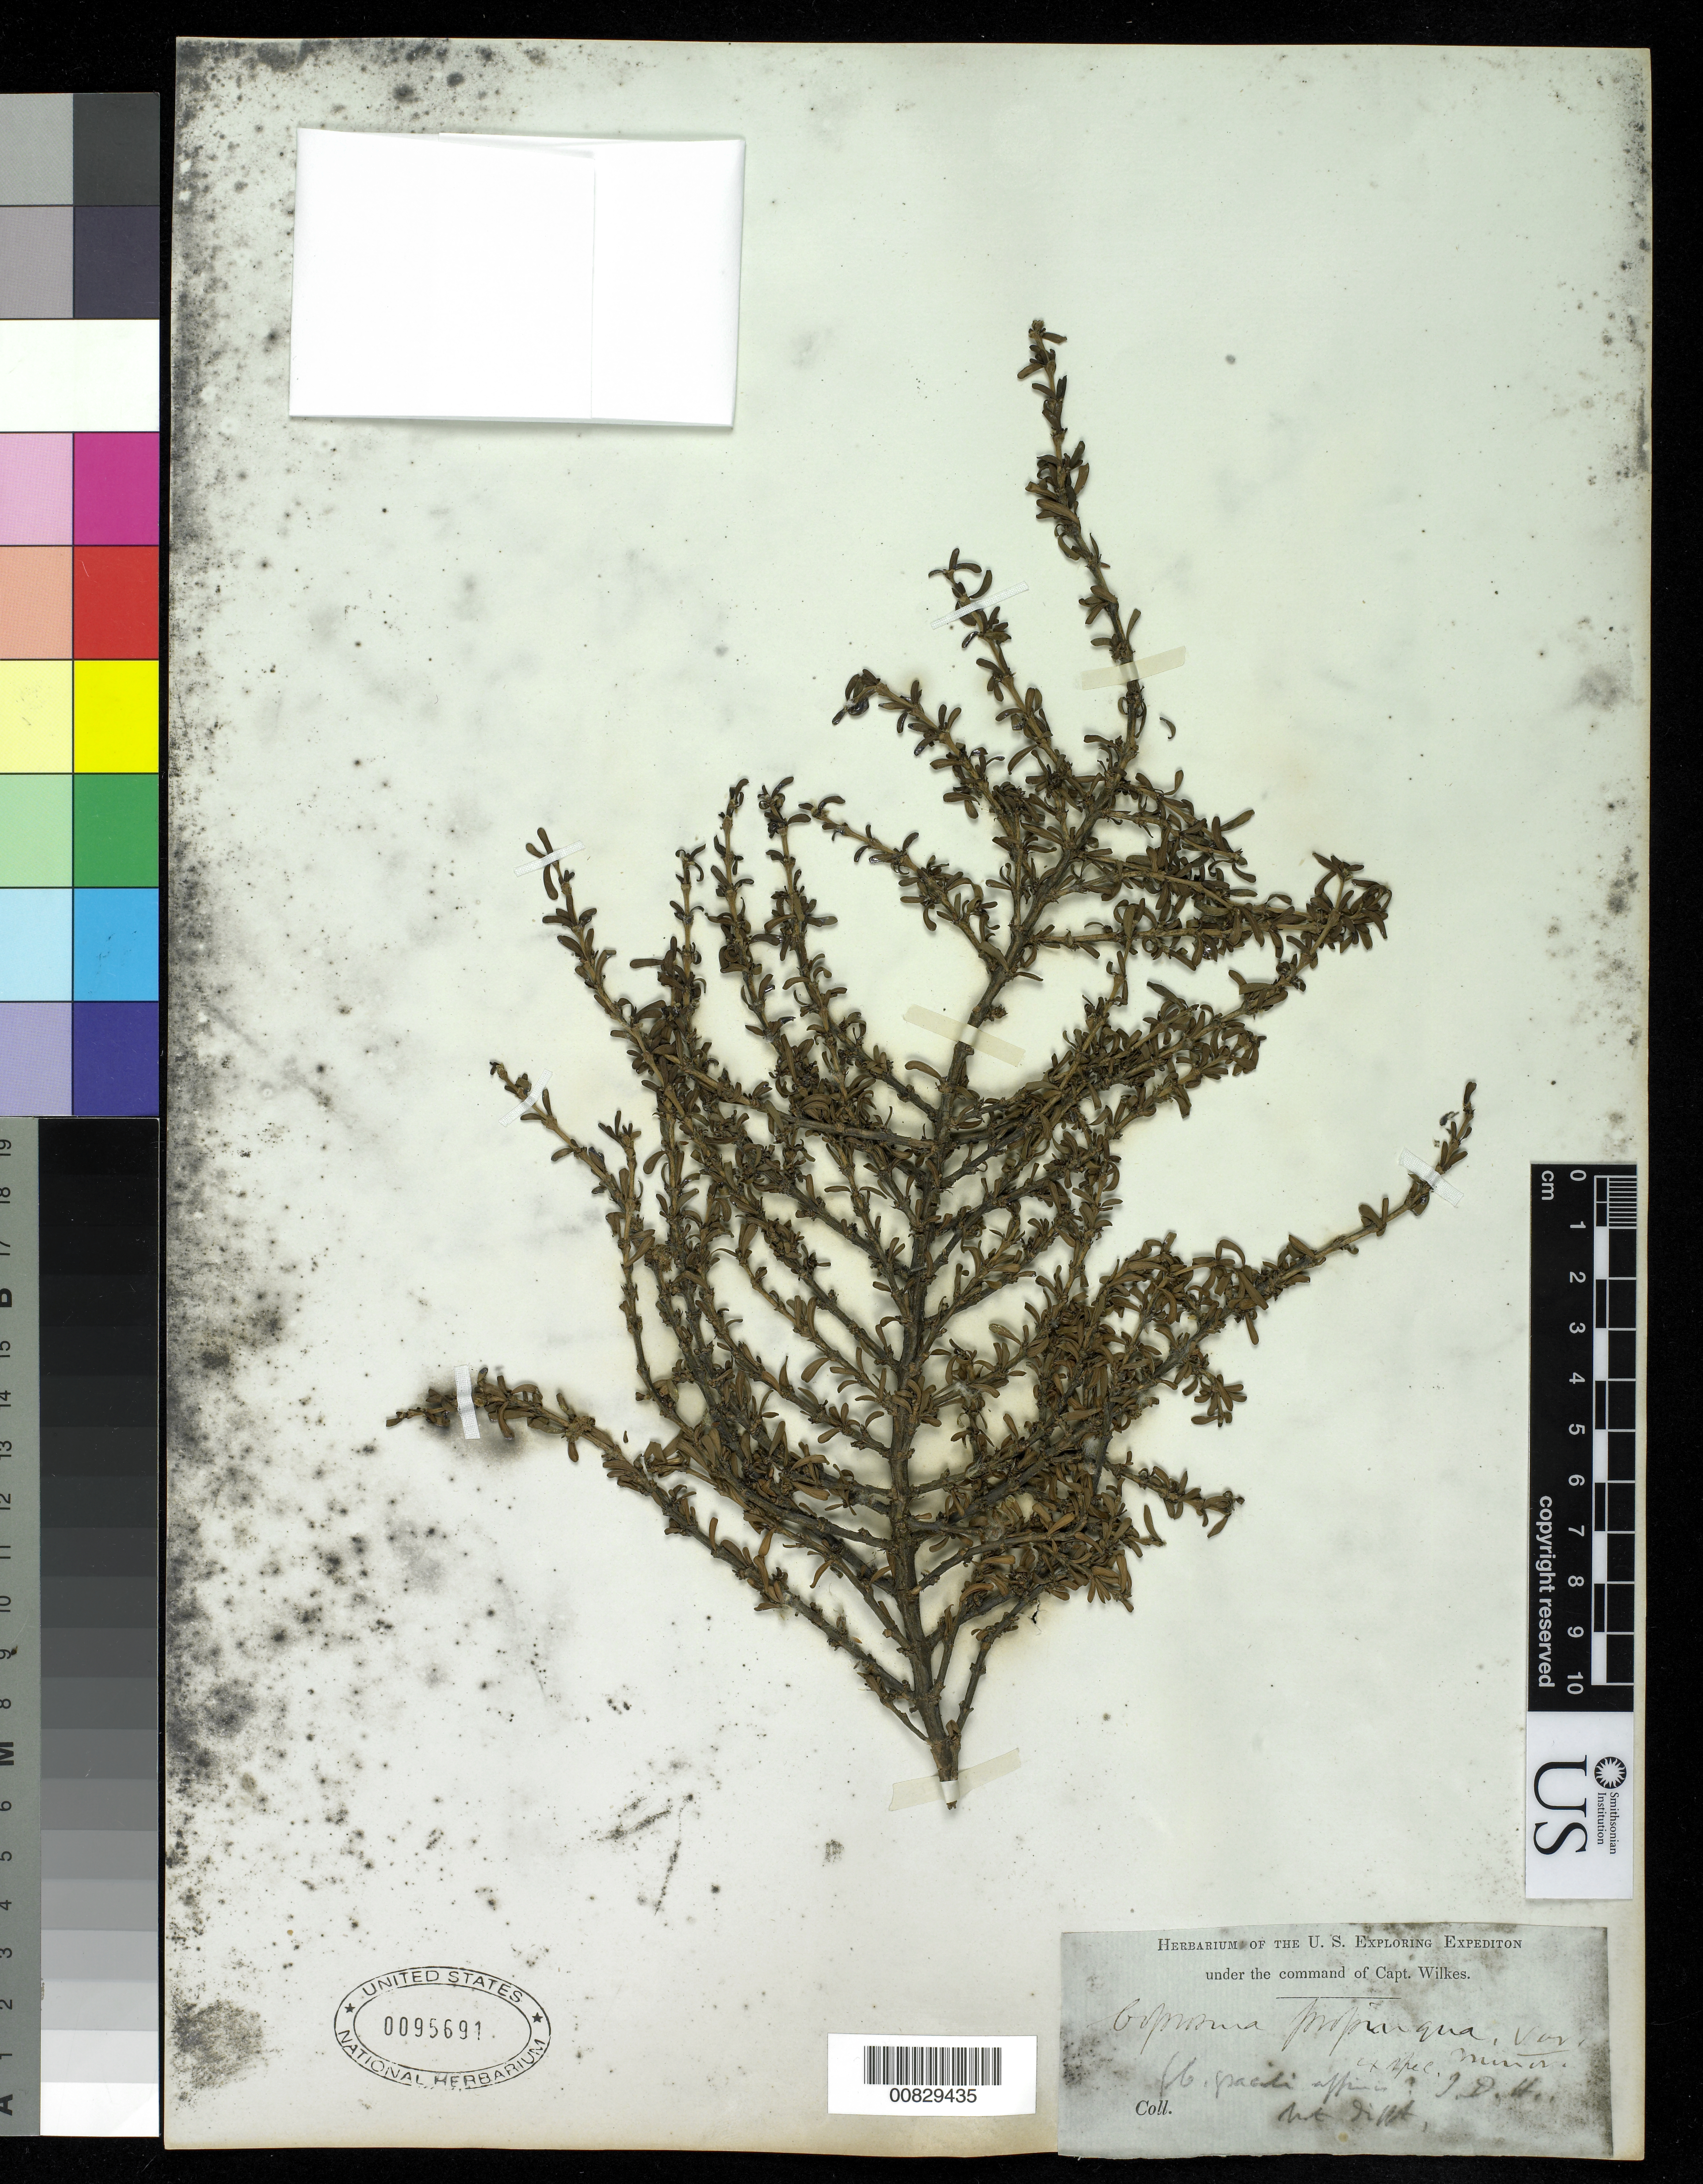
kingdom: Plantae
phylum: Tracheophyta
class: Magnoliopsida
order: Gentianales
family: Rubiaceae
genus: Coprosma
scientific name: Coprosma propinqua var. minor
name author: A. Cunn.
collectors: Wilkes Explor. Exped.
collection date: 1838/1842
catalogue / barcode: US 95691